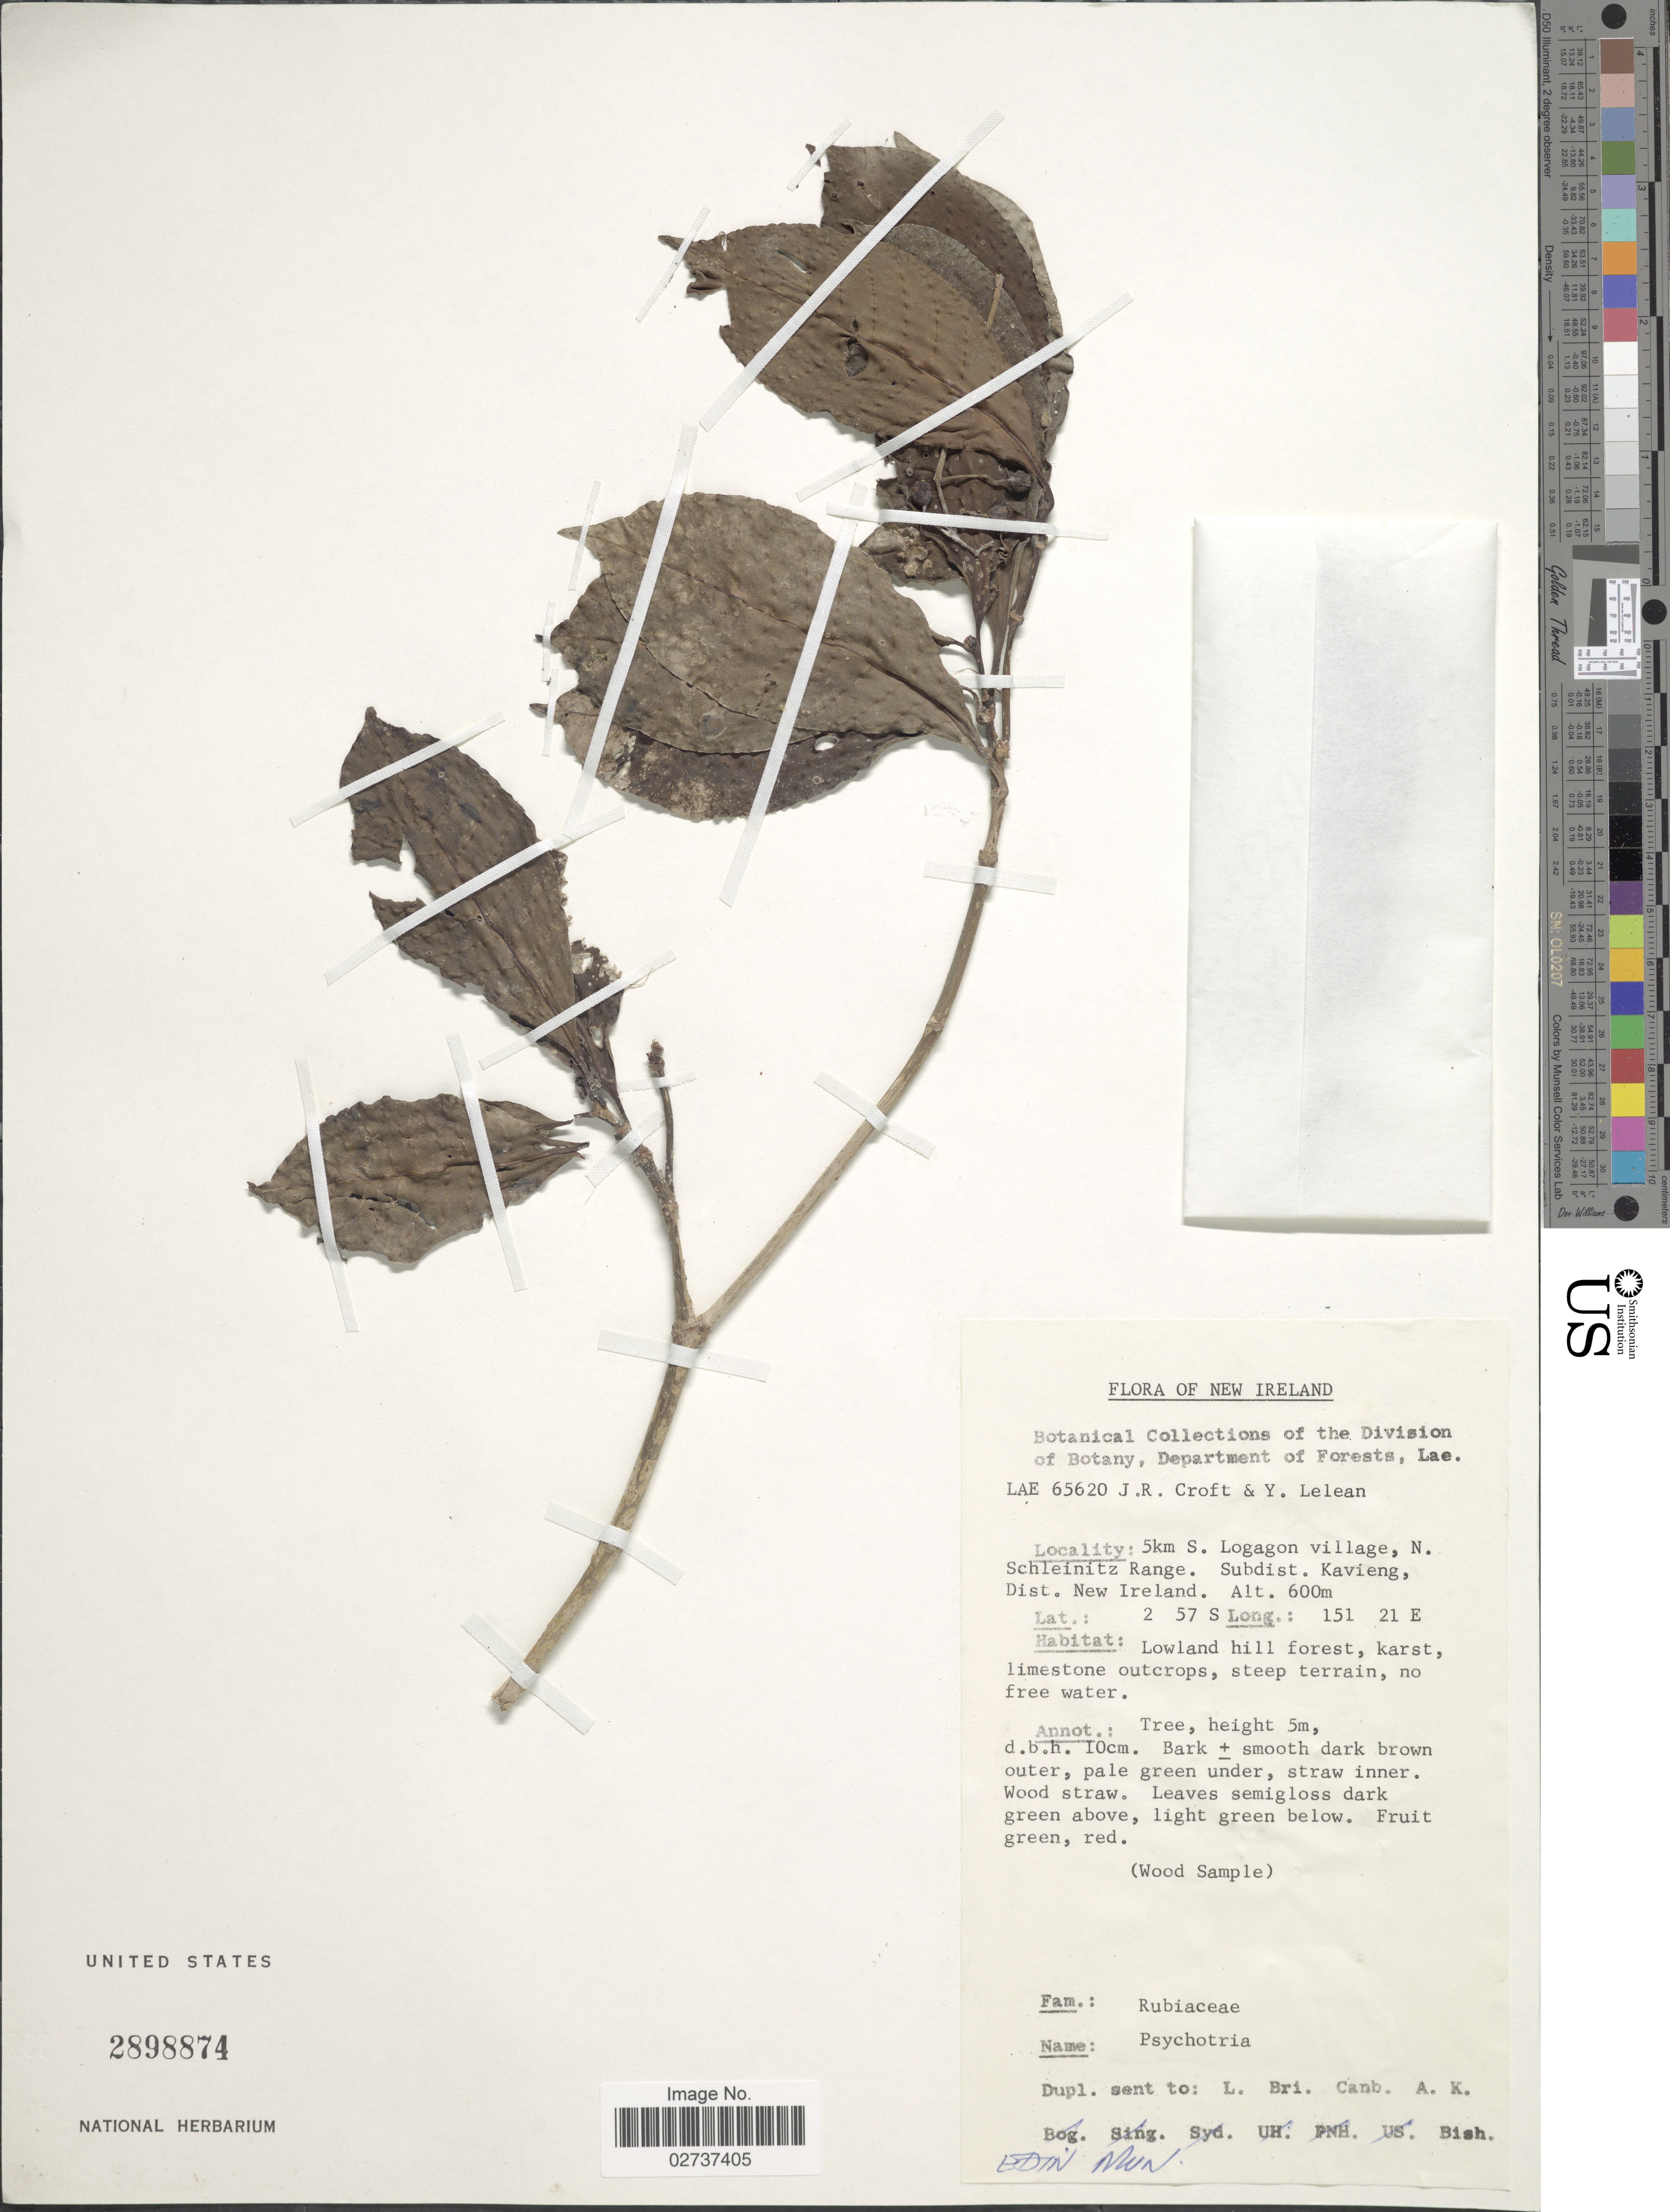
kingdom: Plantae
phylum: Tracheophyta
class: Magnoliopsida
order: Gentianales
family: Rubiaceae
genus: Psychotria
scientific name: Psychotria sp.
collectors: J. R. Croft & Y. Lelean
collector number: LAE 65620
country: Papua New Guinea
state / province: New Ireland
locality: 5km. S. Logagon village, N. Schleinitz Range. Subdist. Kavieng, Dist. New Ireland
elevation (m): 600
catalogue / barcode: US 2898874